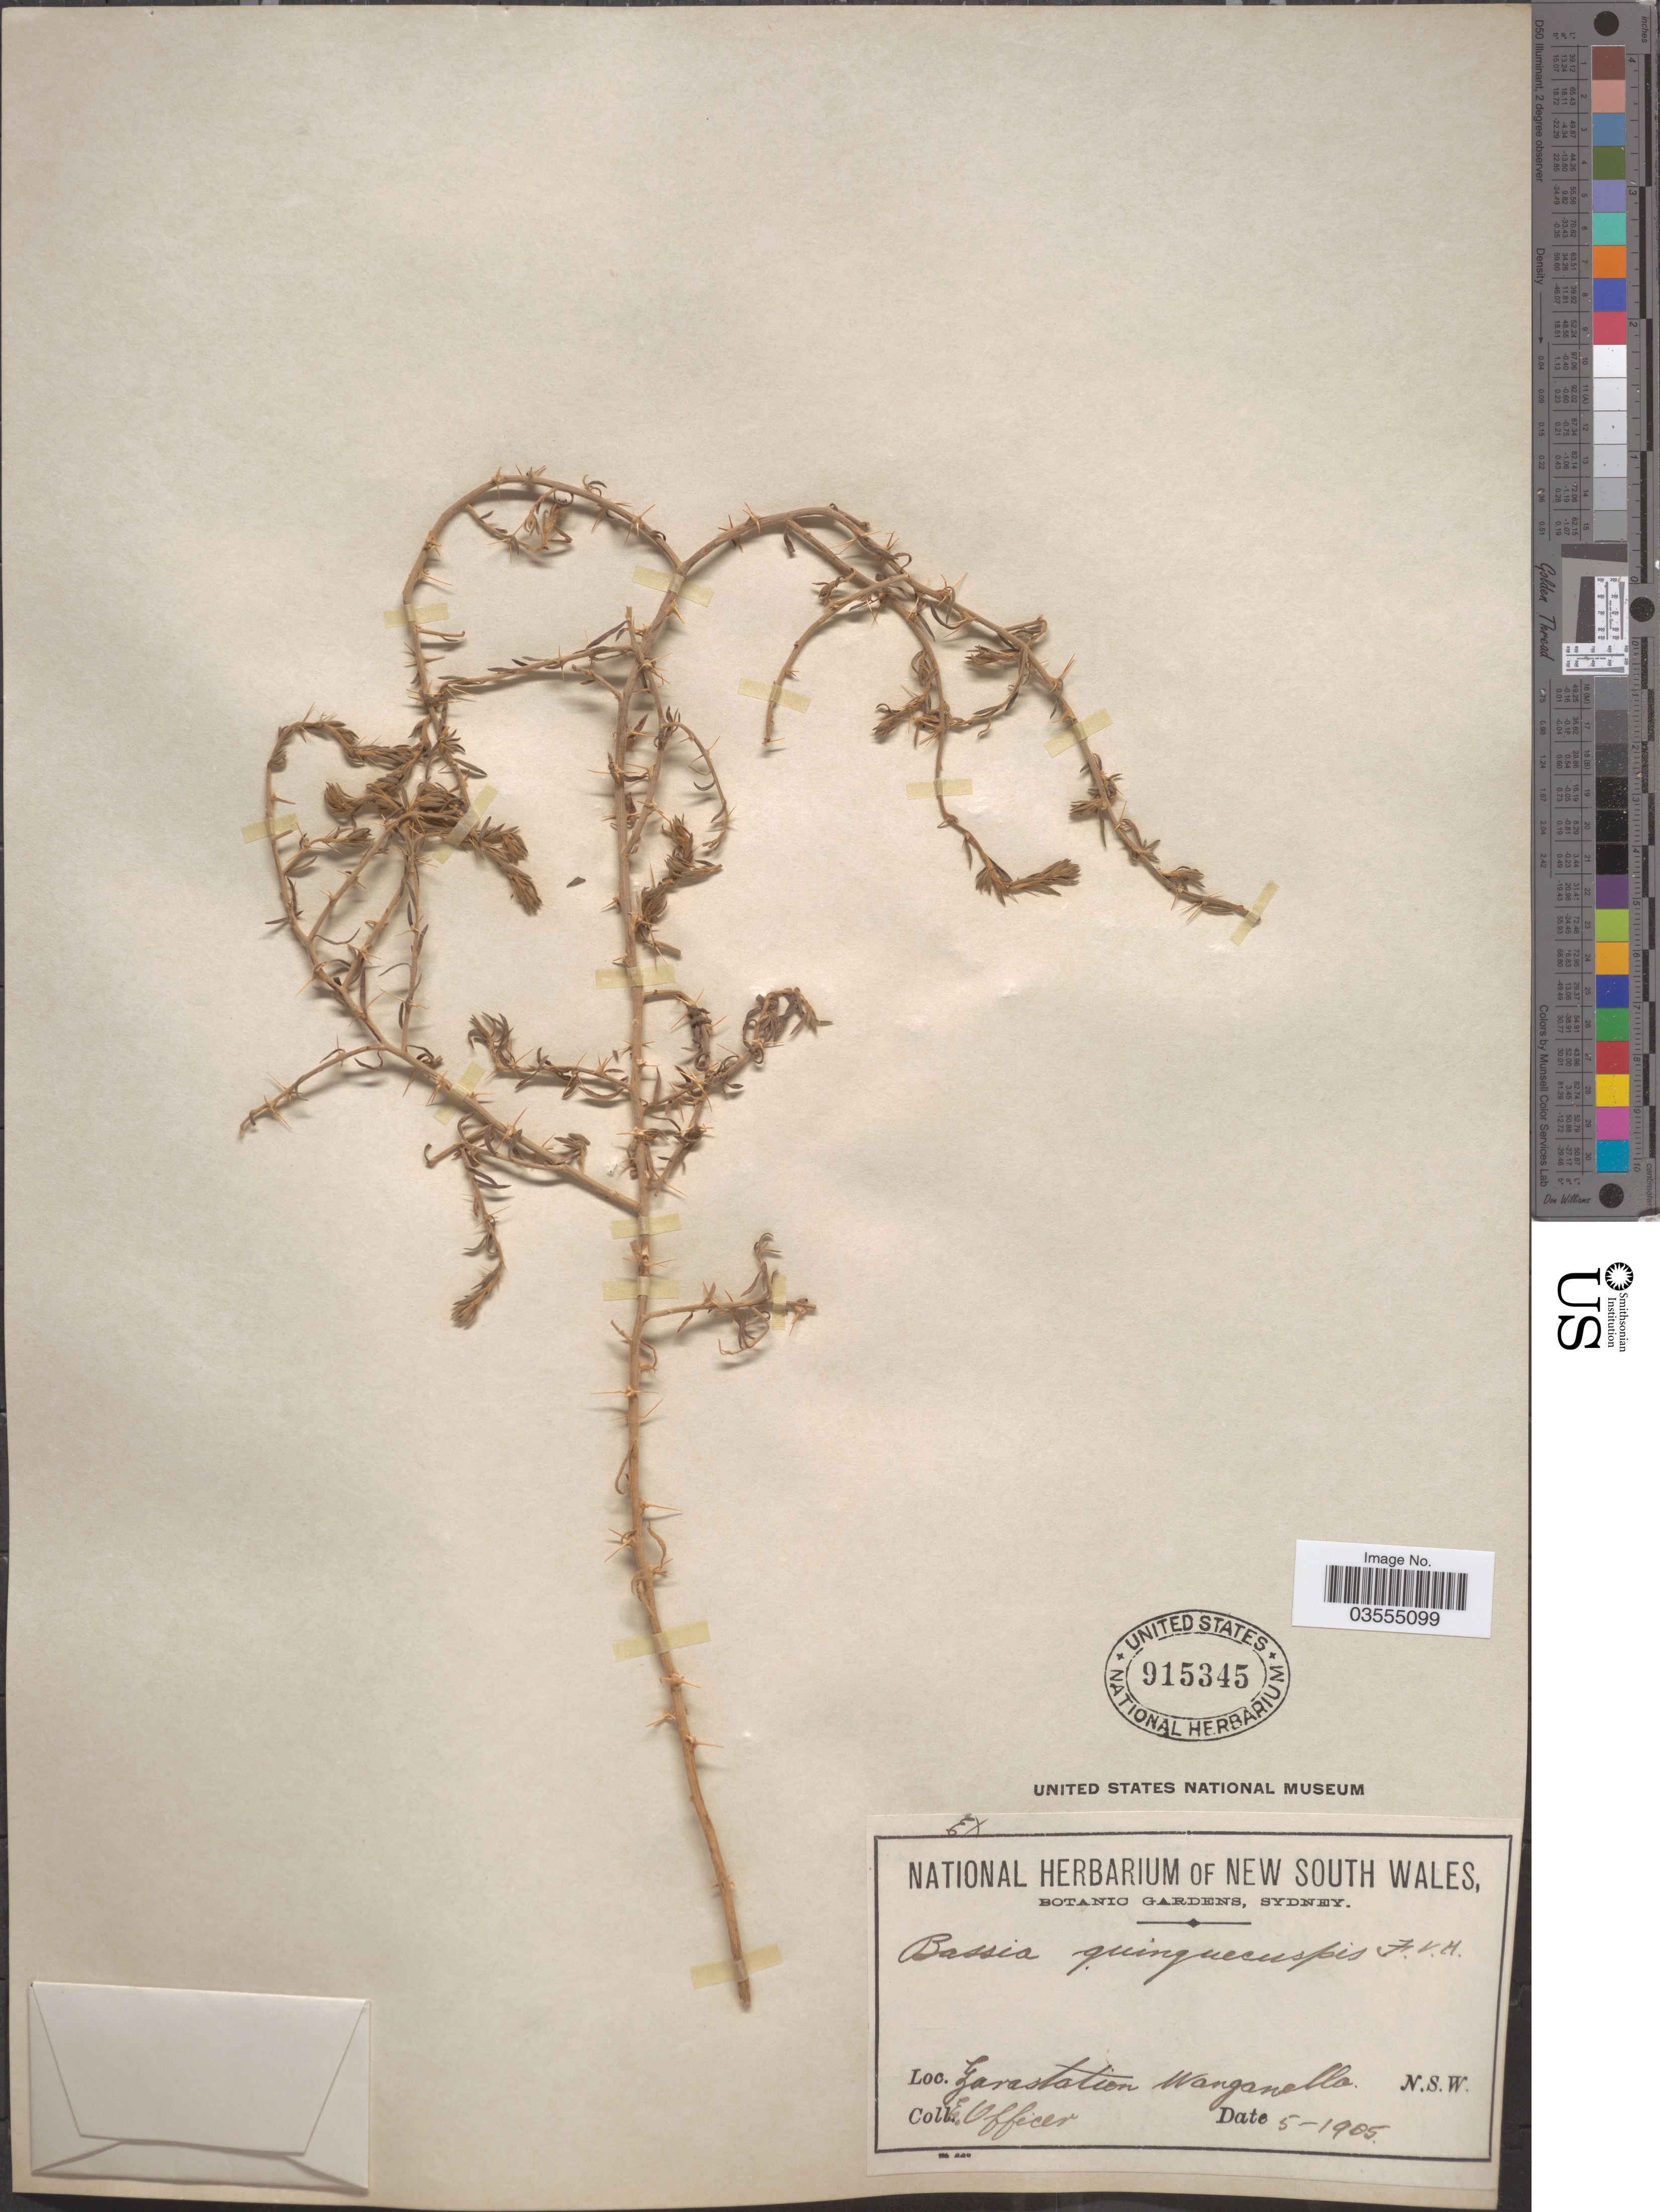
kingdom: Plantae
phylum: Tracheophyta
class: Magnoliopsida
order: Caryophyllales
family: Amaranthaceae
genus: Sclerolaena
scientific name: Sclerolaena muricata var. villosa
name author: (Benth.) Ulbr.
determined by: Wilson, Paul G.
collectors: E. Officer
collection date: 1905-05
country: Australia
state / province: New South Wales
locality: Zarastation. Wanganella.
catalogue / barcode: US 915345